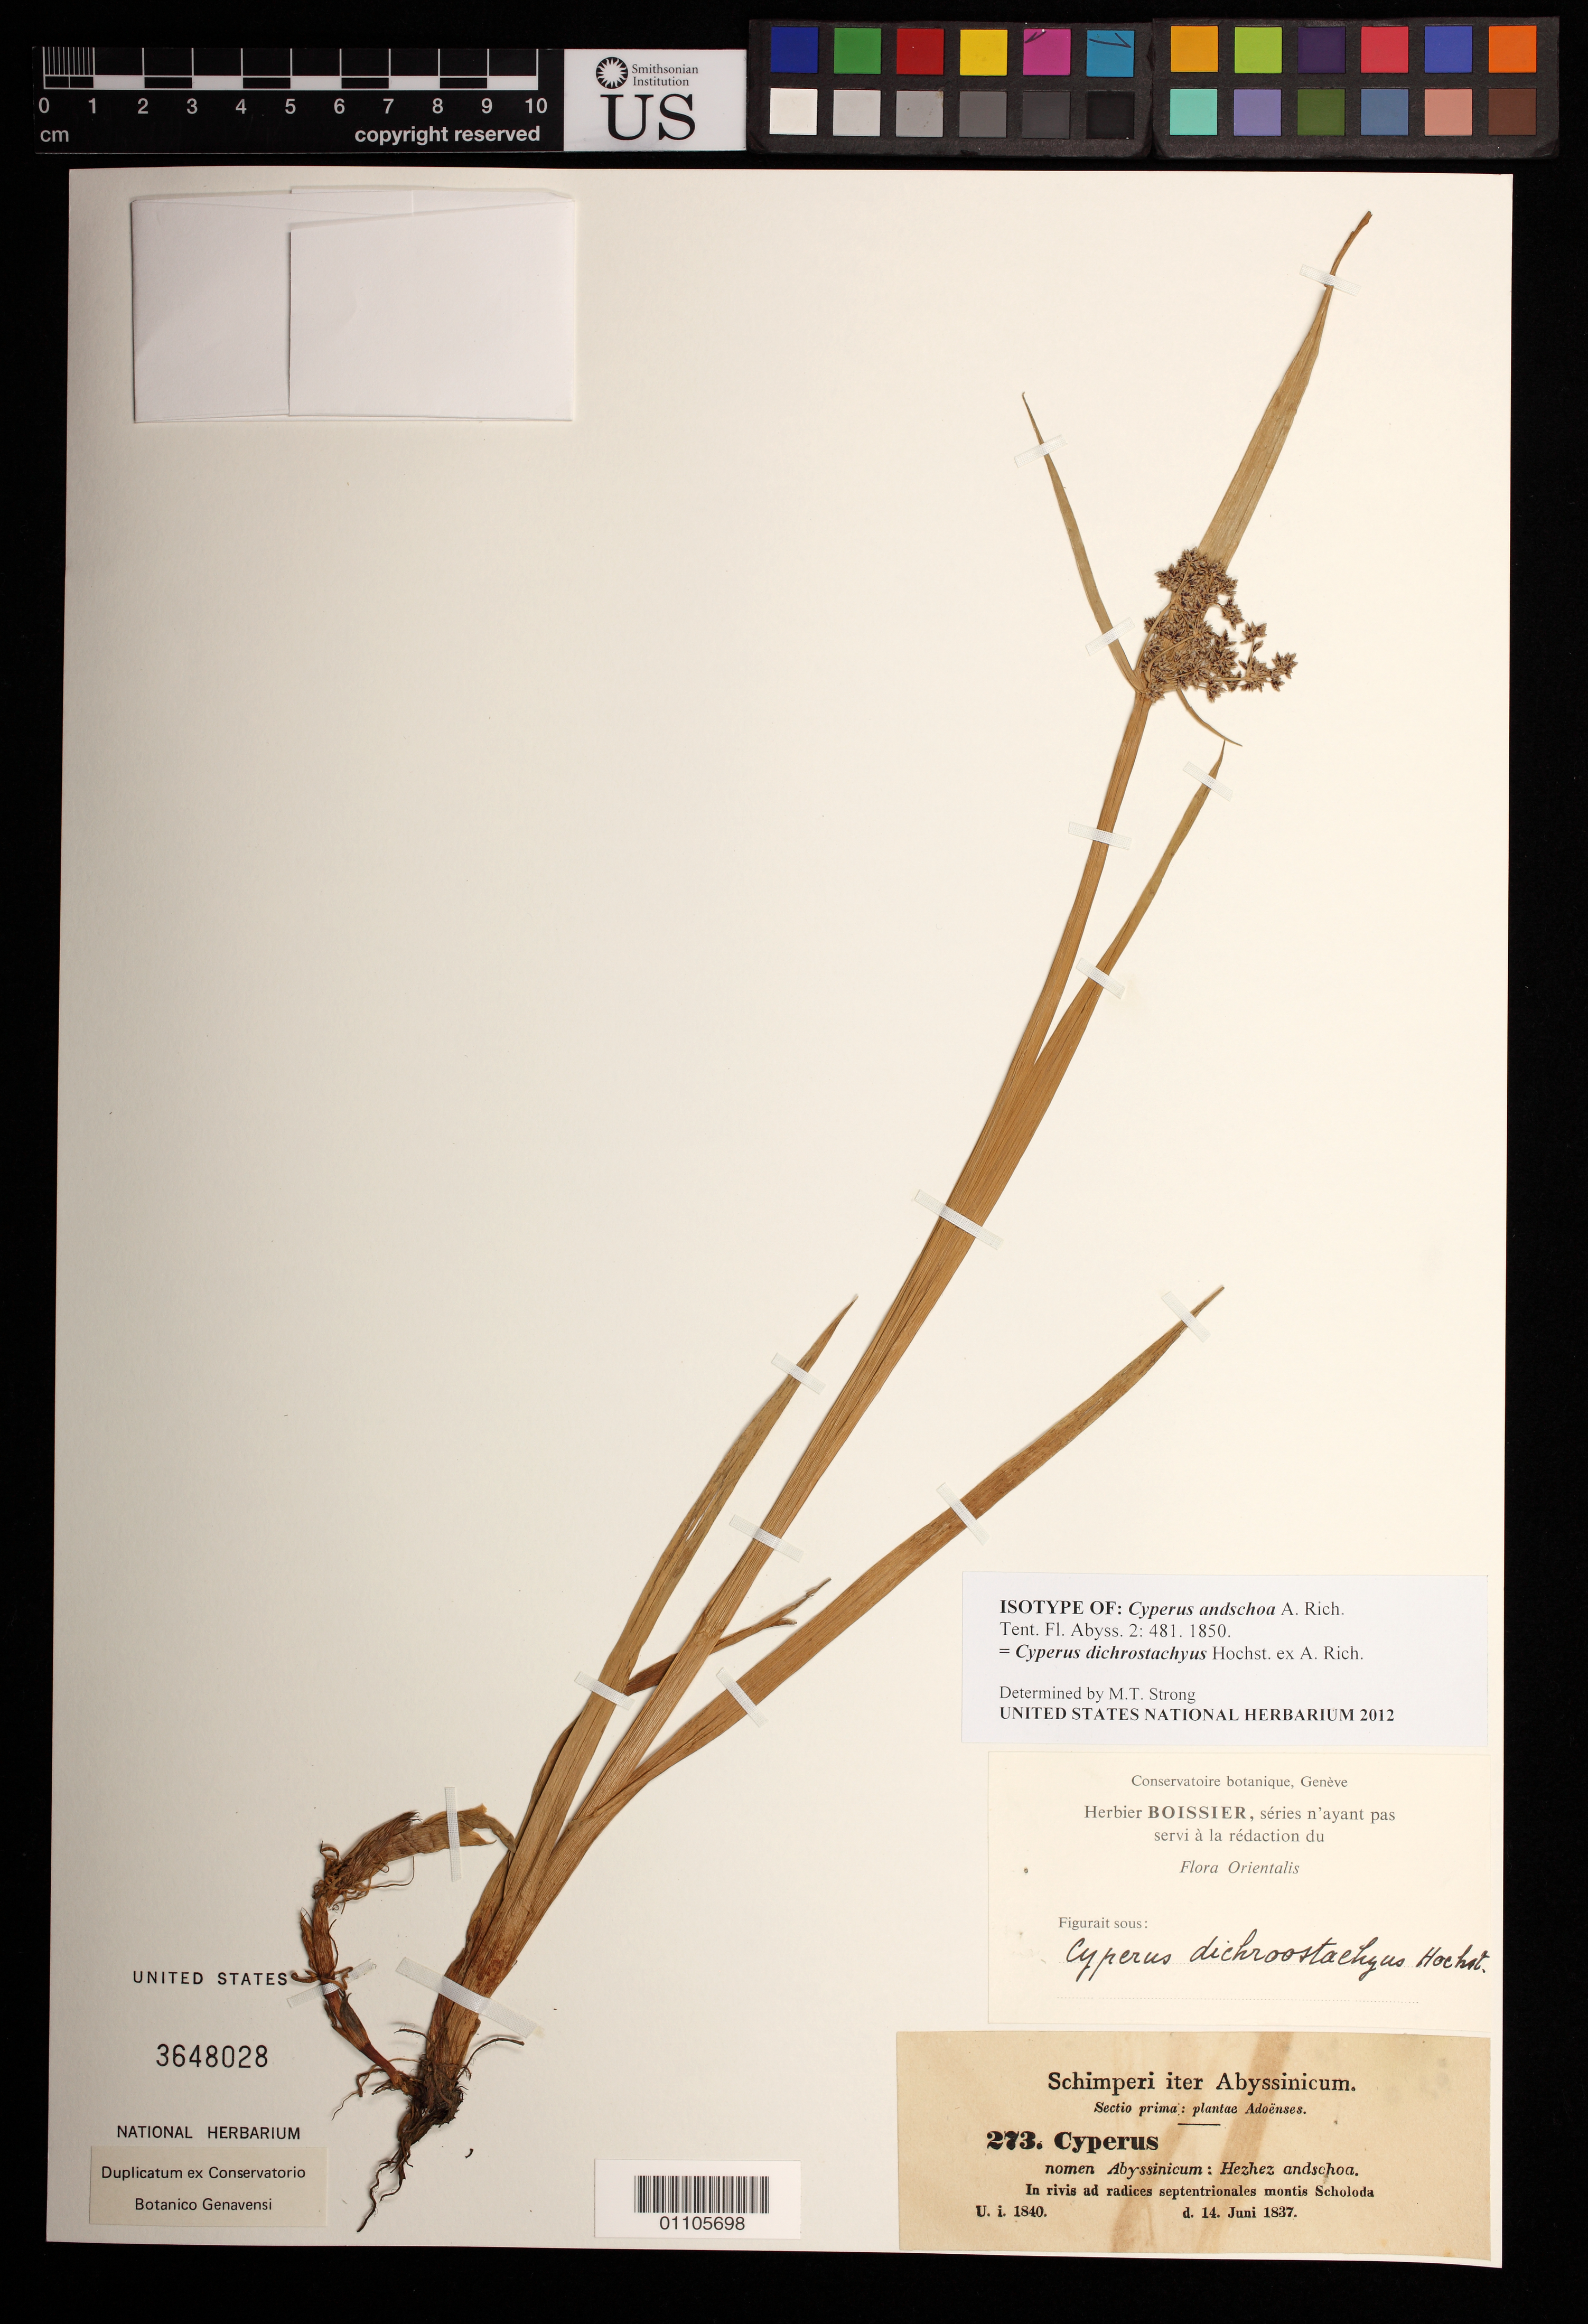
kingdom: Plantae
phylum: Tracheophyta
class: Liliopsida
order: Poales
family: Cyperaceae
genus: Cyperus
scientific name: Cyperus andschoa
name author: A. Rich.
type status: Isosyntype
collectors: G. W. Schimper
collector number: I 273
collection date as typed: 14 Jun 1837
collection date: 1837-06-14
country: Ethiopia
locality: "Abyssinia", in rivis ad radices septentrionales montis Scholoda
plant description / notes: Annotated as "isotype" by M.T. Strong (2012); protologue cites 2 collections (Ant. Petit & Schimper).; 2012 annotation corrected and added to specimen by M.T. Strong, 2019.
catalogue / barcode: US 3648028